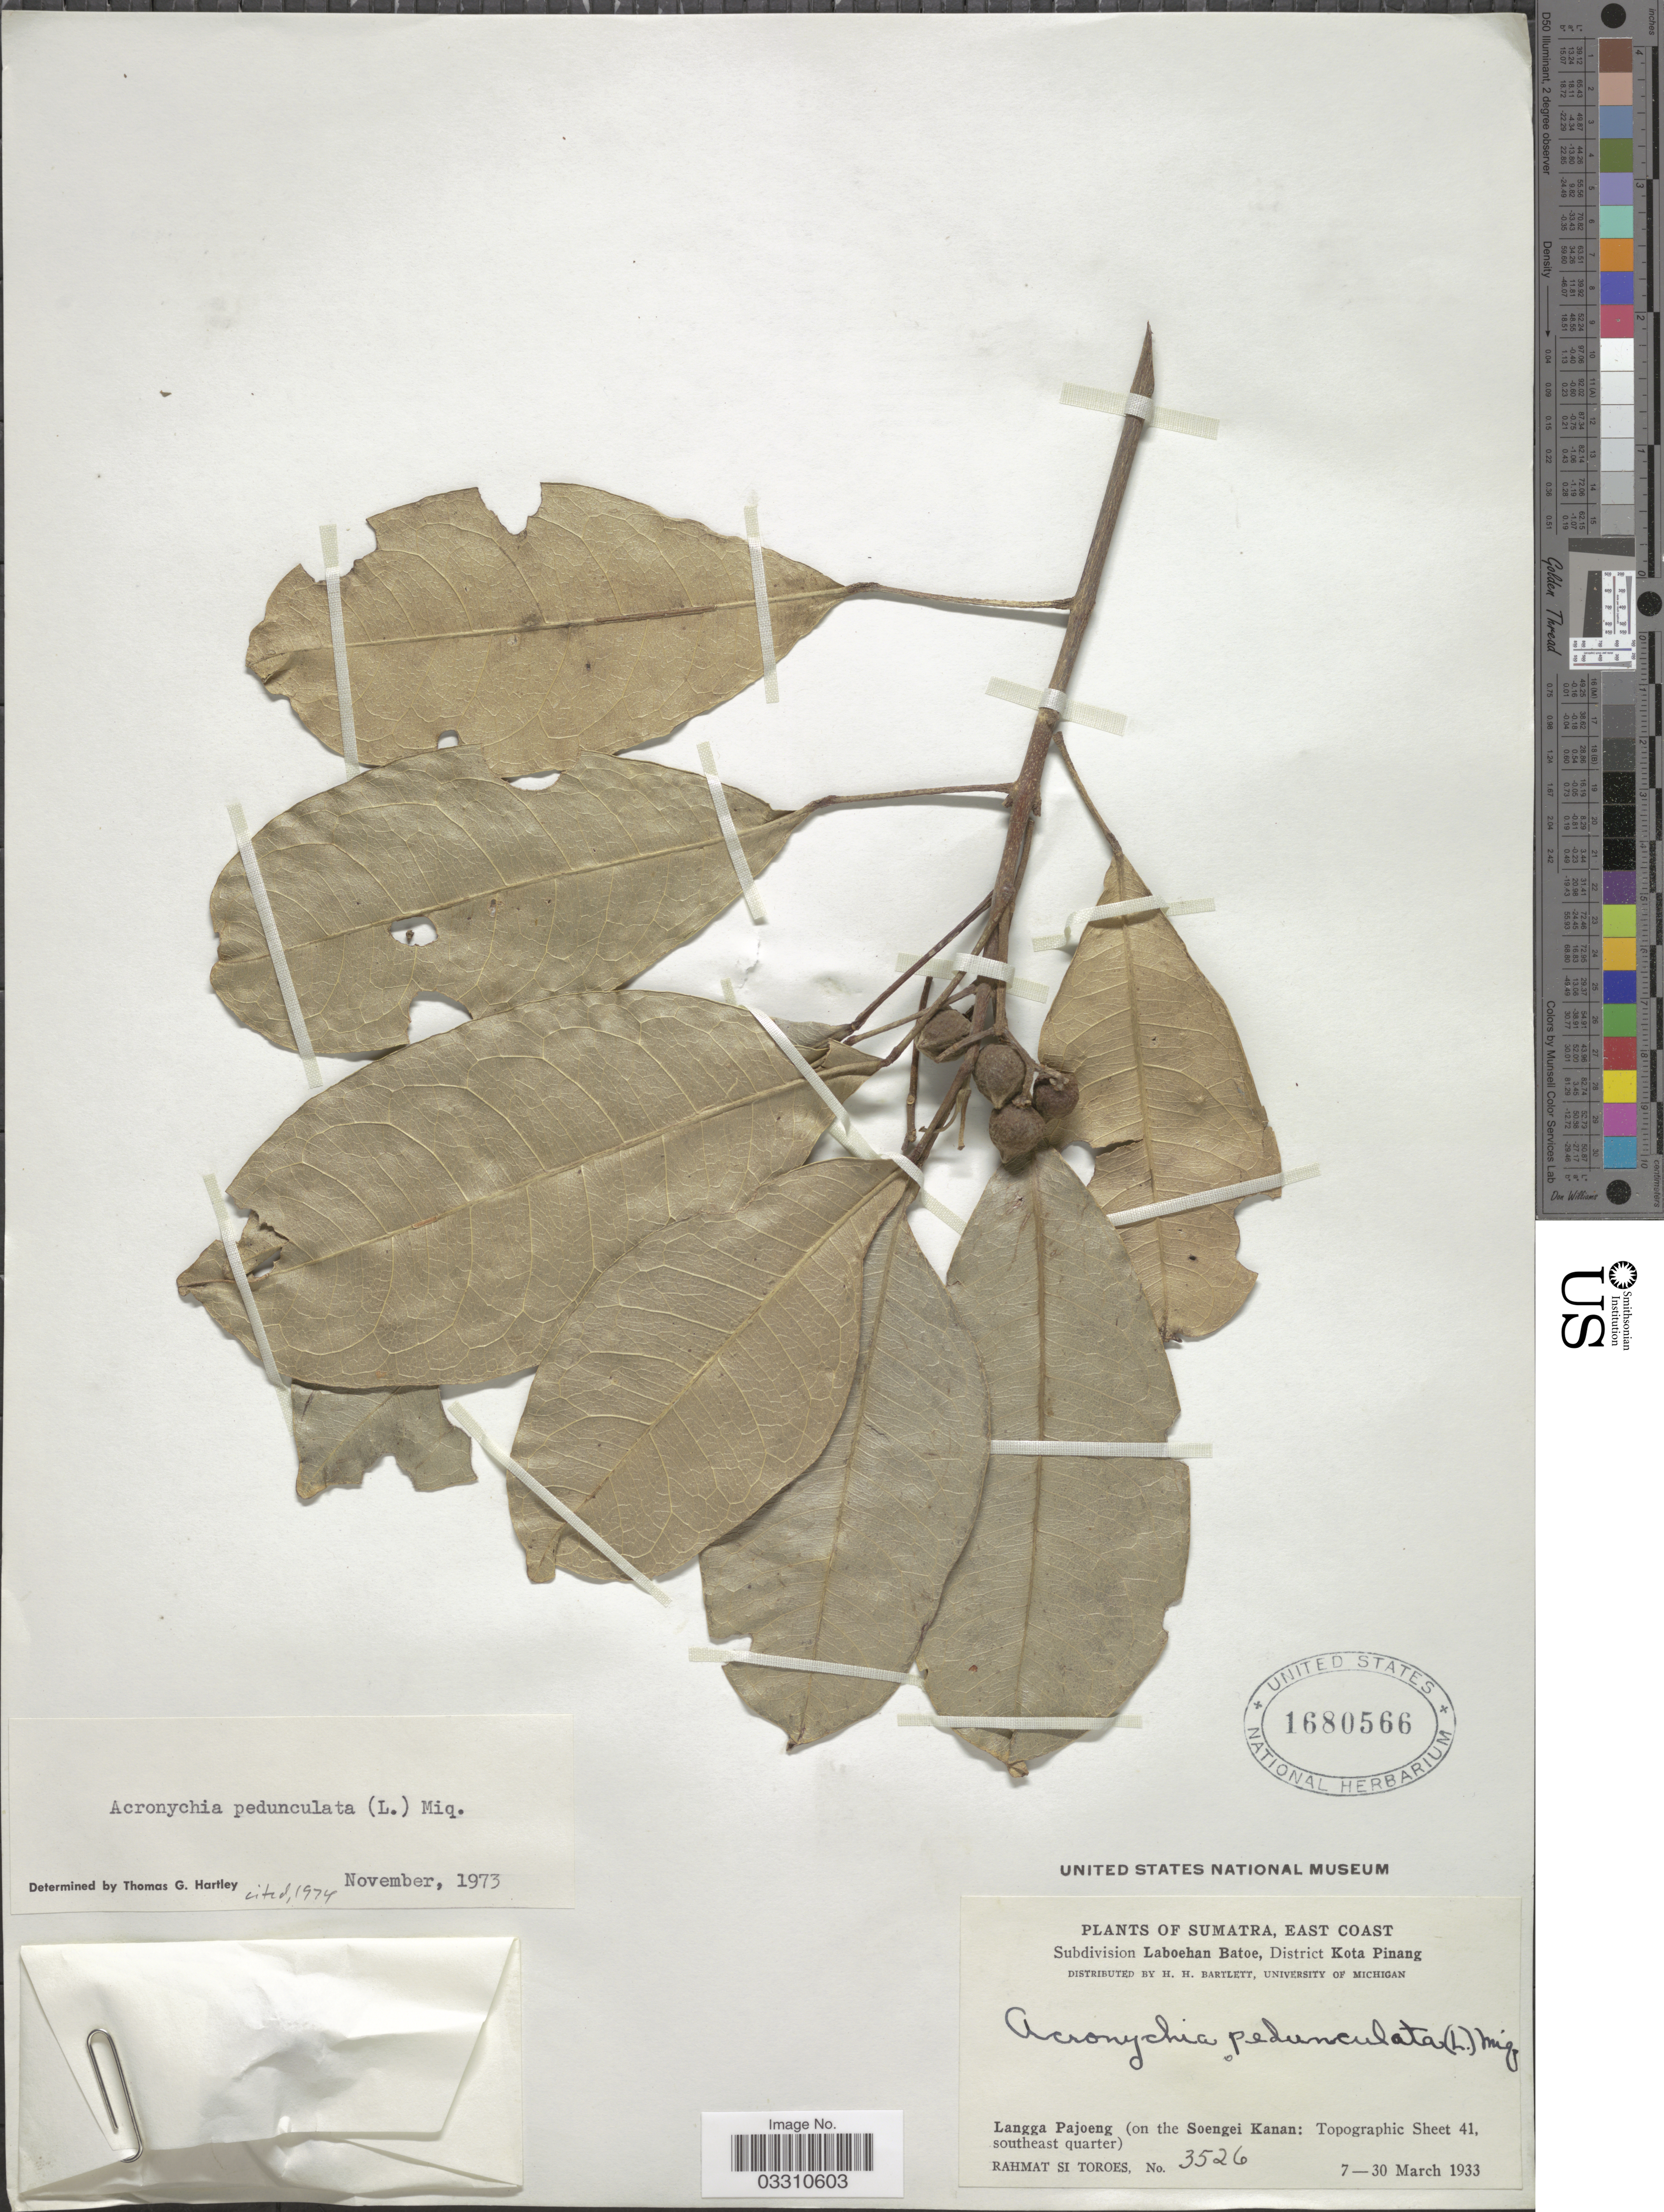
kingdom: Plantae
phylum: Tracheophyta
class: Magnoliopsida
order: Sapindales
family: Rutaceae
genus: Acronychia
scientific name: Acronychia pedunculata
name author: (L.) Miq.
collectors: Rahmat Si Boeea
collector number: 3526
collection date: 1933-03-07/1933-03-30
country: Indonesia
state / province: Sumatra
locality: East Coast. Subdivision Laboehan Batoe, District Kota Pinang. Langga Pajoeng (on the Soengei Kanan: Topographic Sheet 41, southeast quarter).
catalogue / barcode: US 1680566